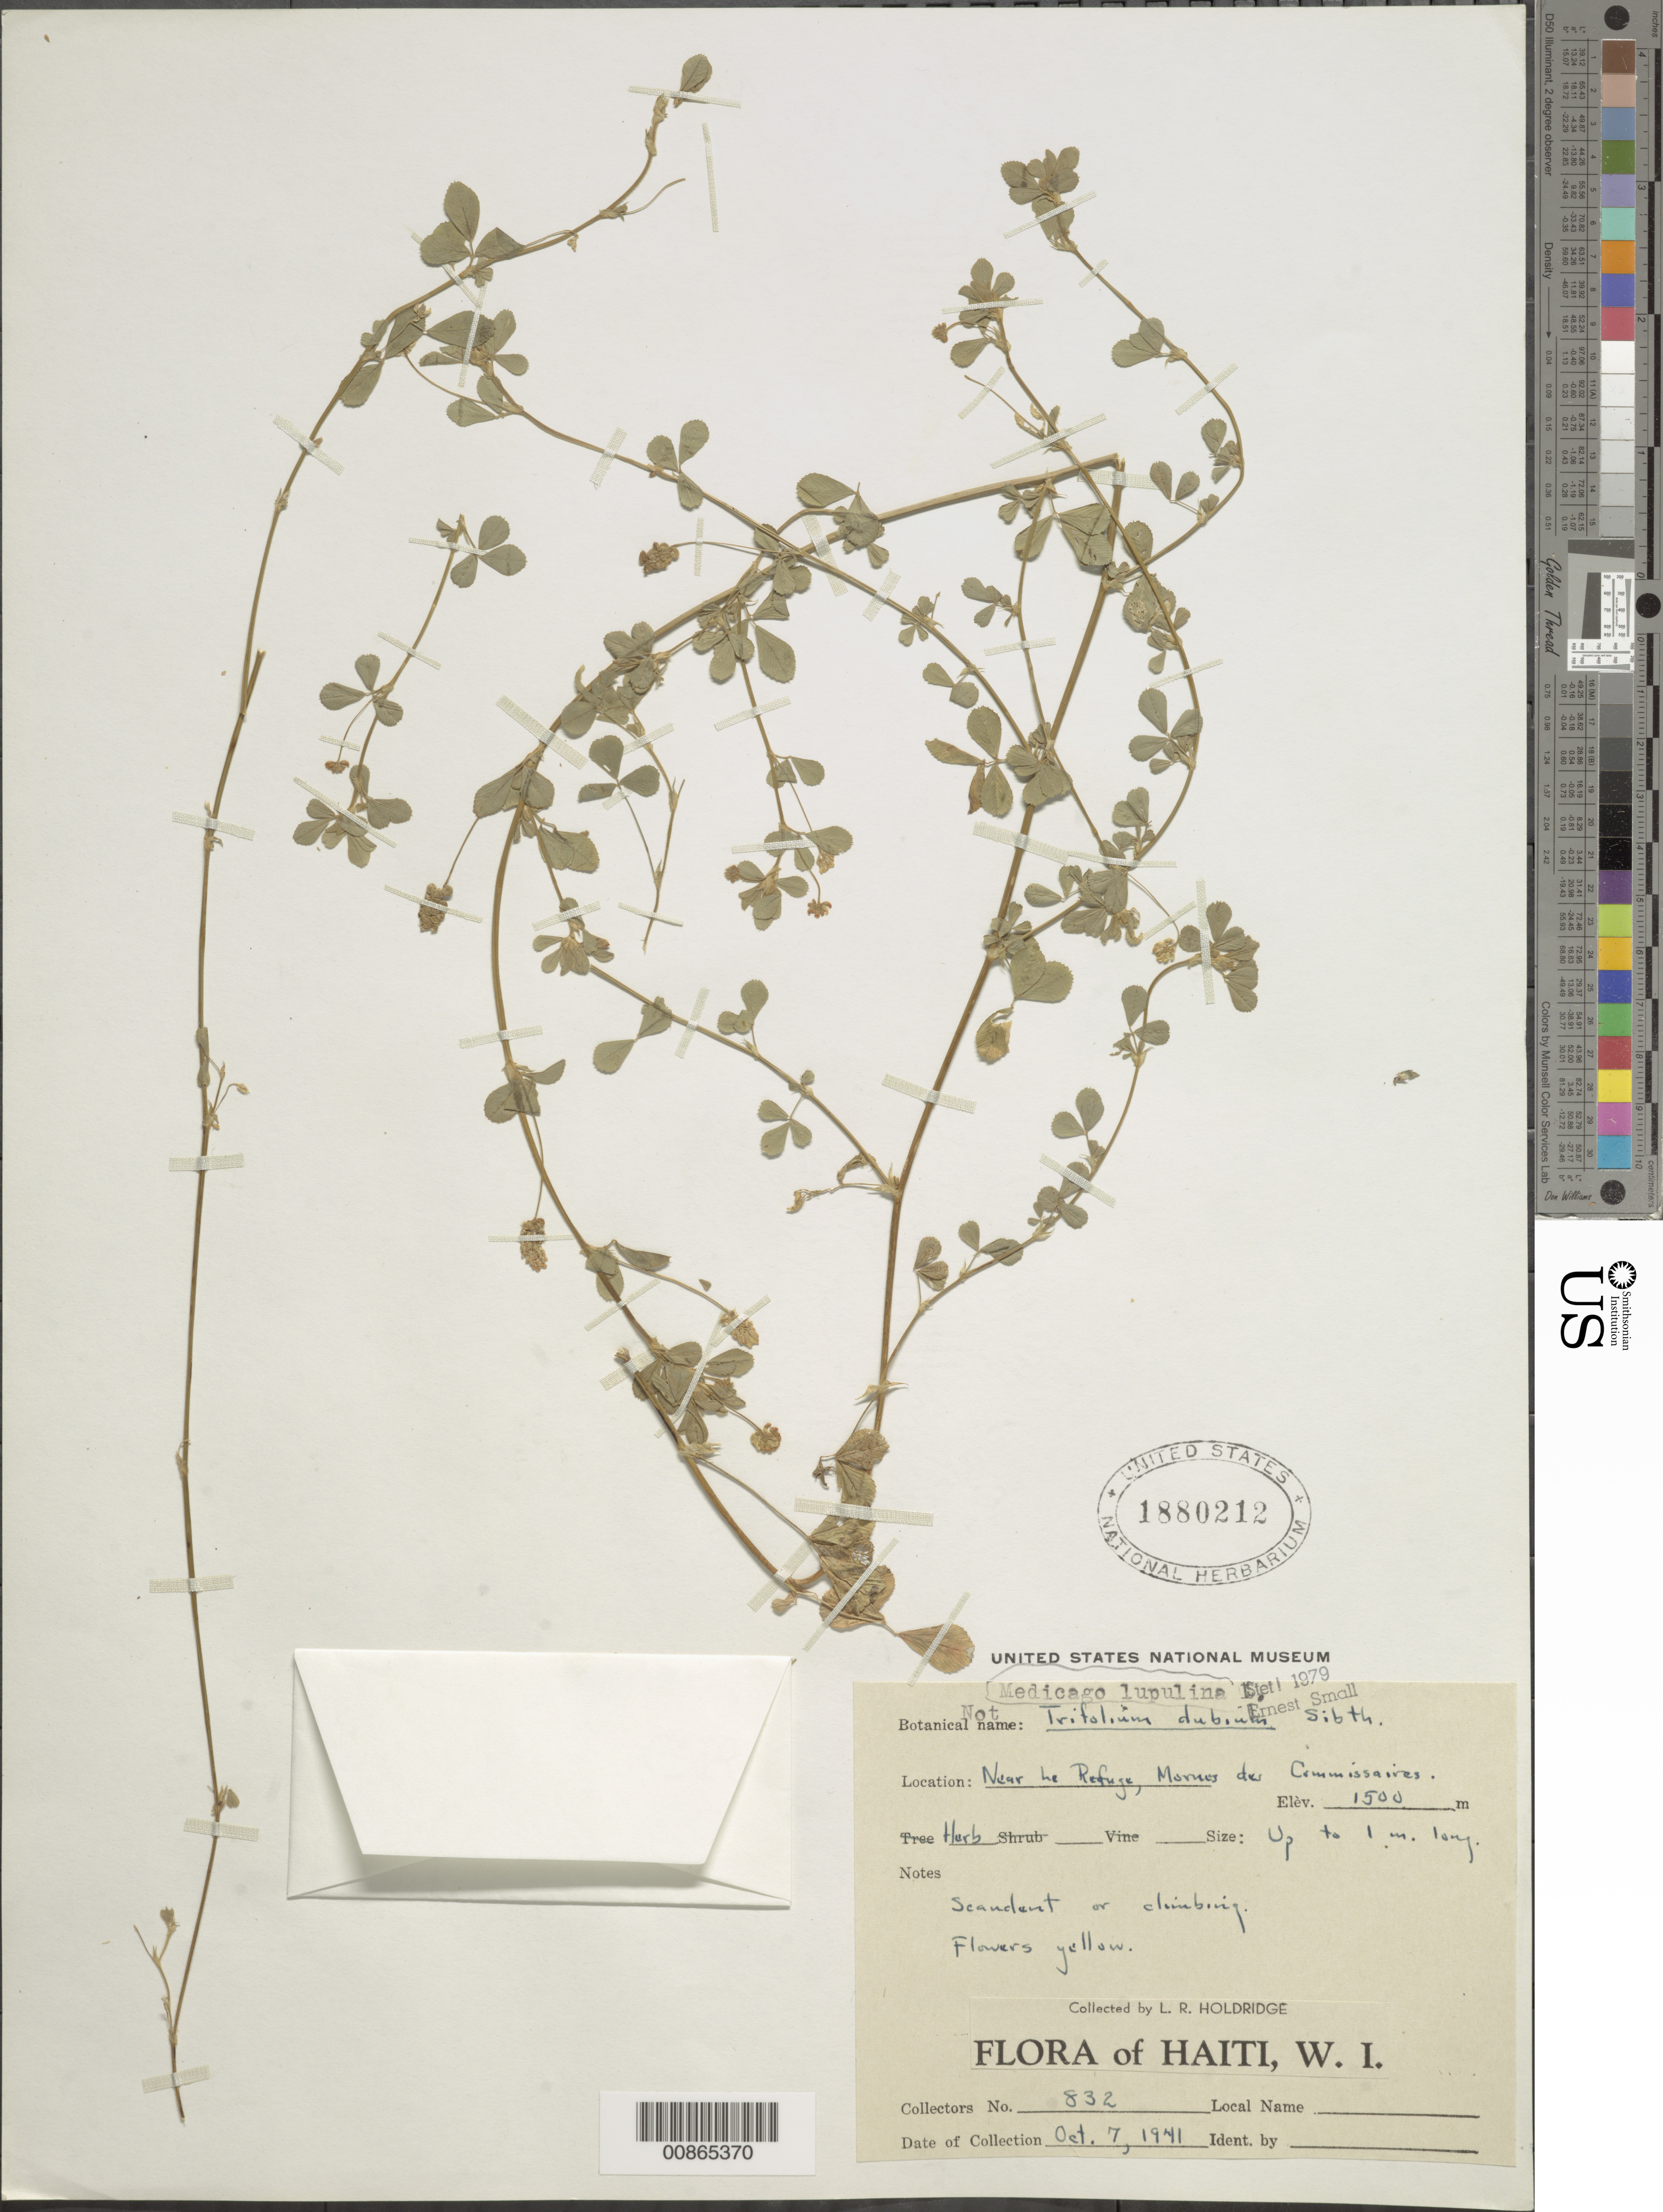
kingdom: Plantae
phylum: Tracheophyta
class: Magnoliopsida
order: Fabales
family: Fabaceae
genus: Medicago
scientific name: Medicago lupulina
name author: L.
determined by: Small, Ernest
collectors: L. Holdridge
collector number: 832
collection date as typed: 07 Oct 1941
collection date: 1941-10-07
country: Haiti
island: Hispaniola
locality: Near Le Refuge, Mornes des Commissaires.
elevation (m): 1500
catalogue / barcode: US 1880212